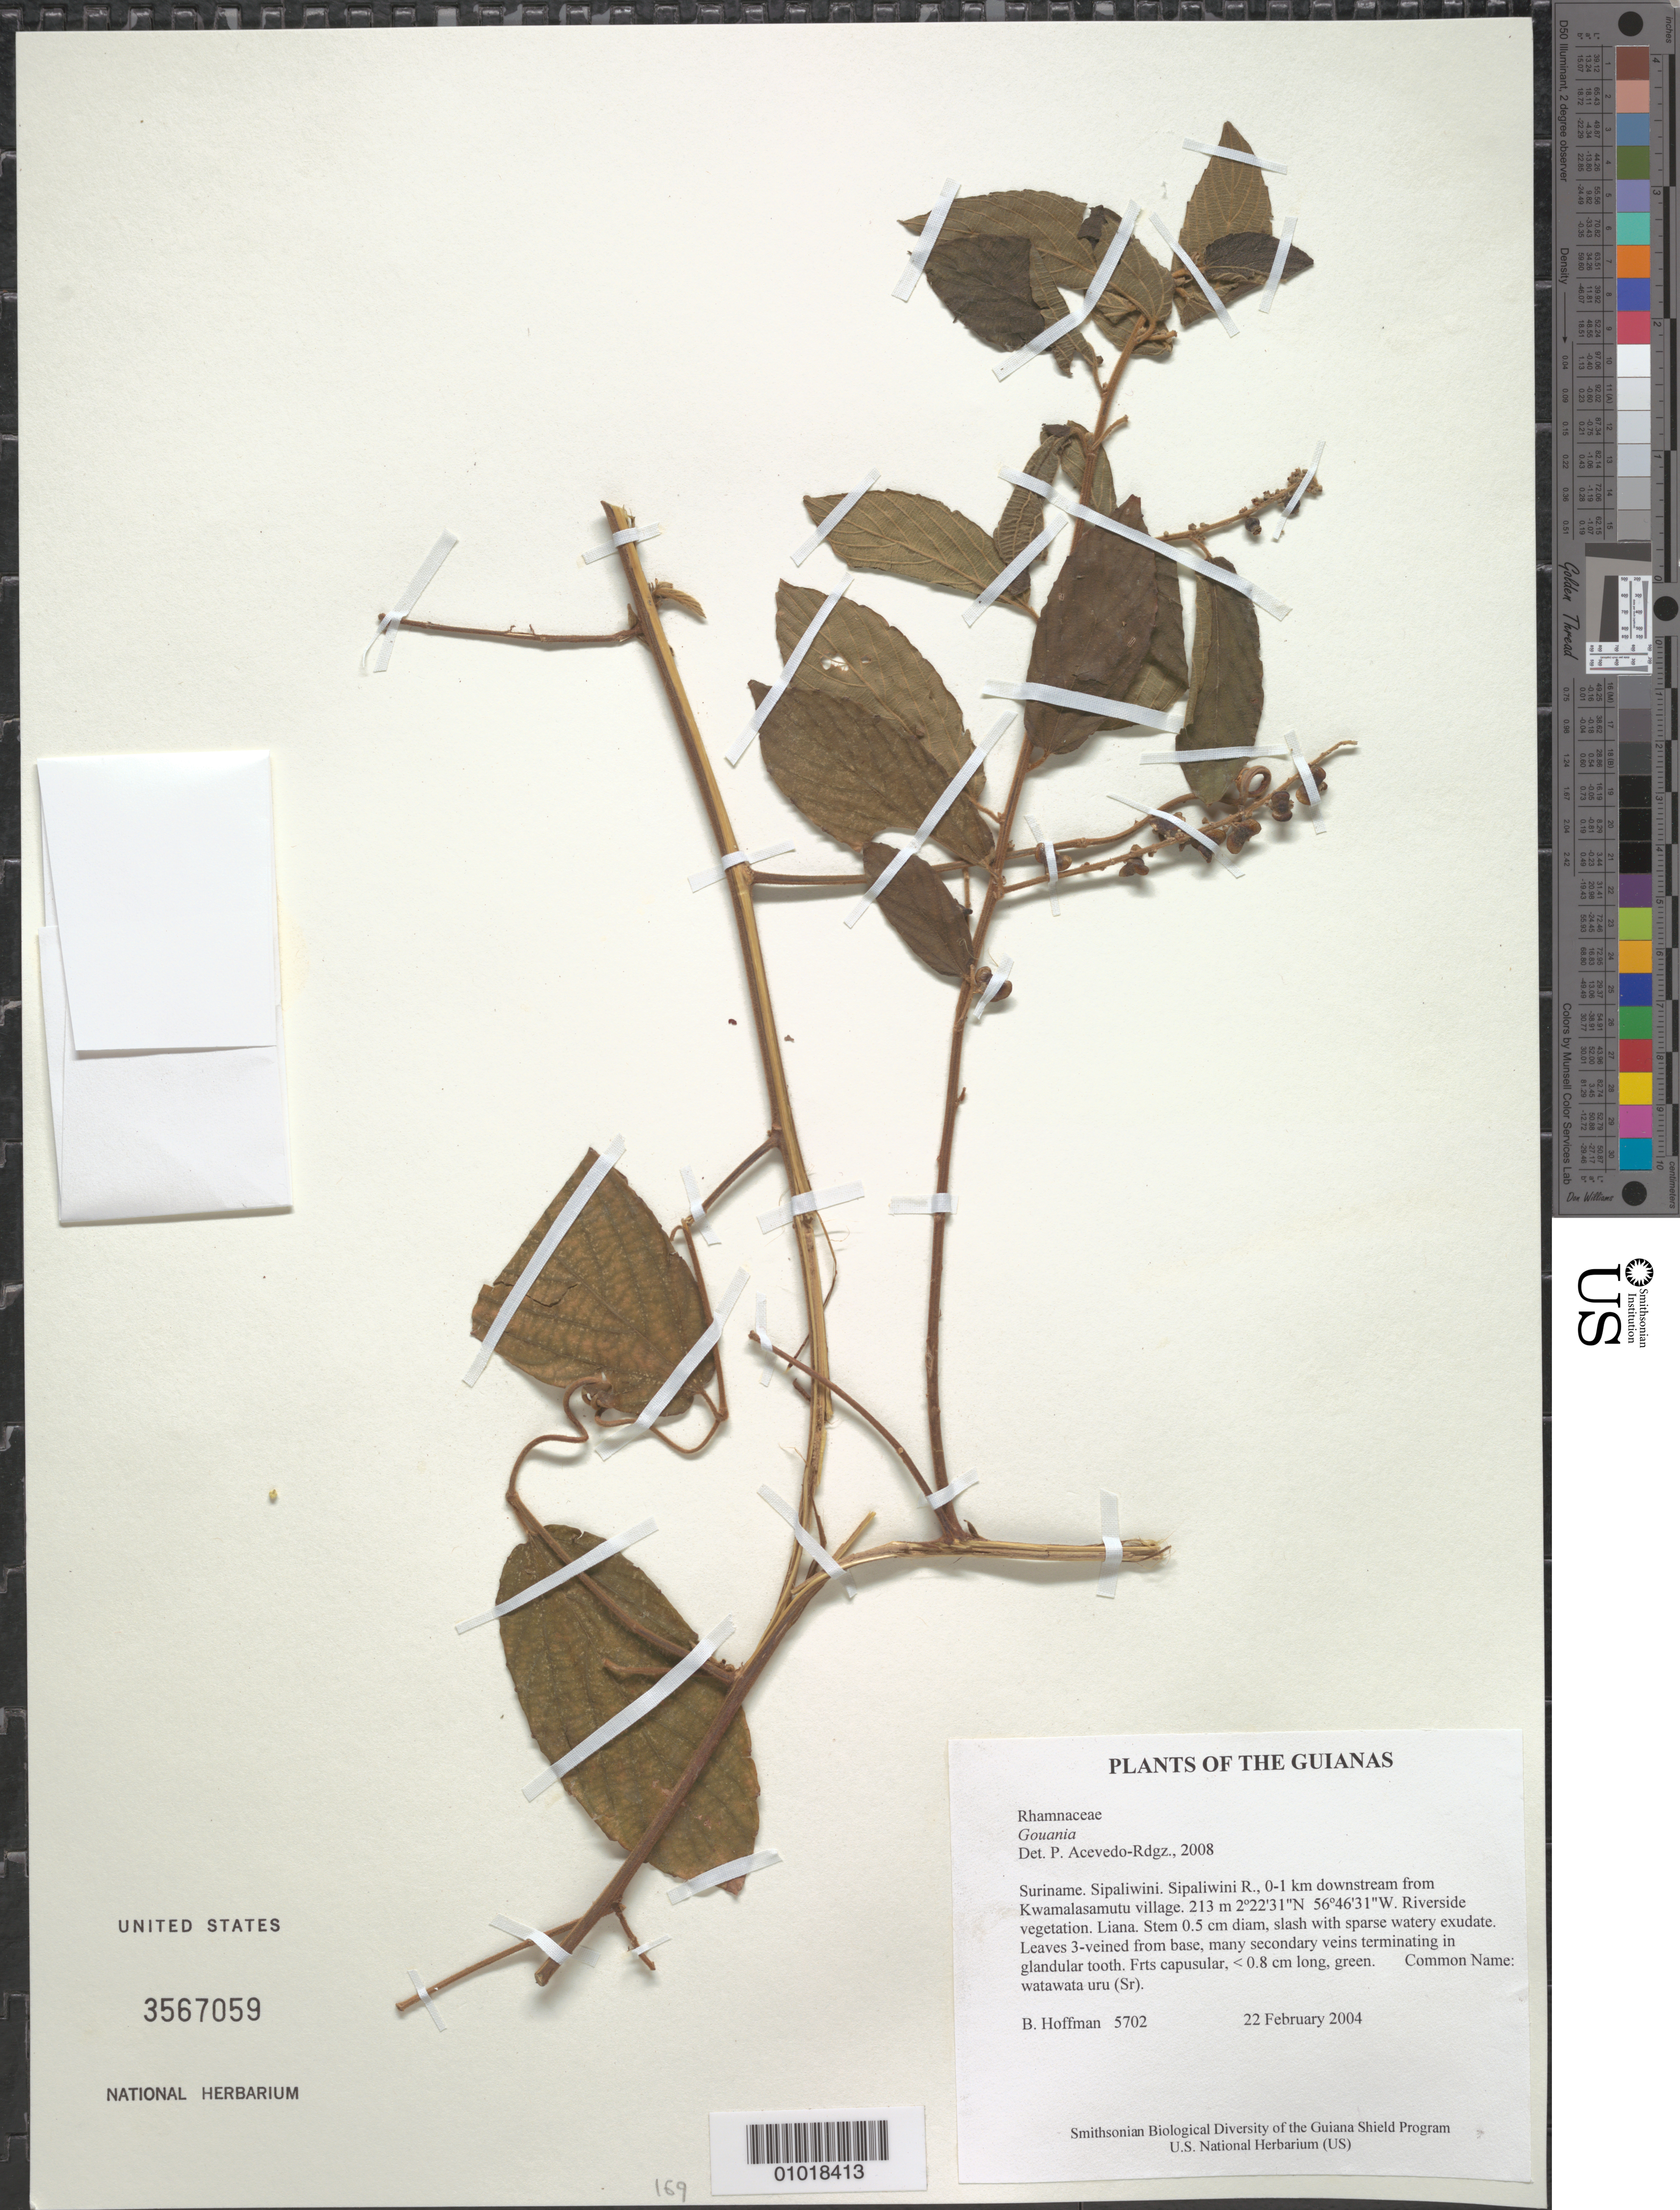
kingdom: Plantae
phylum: Tracheophyta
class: Magnoliopsida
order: Rosales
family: Rhamnaceae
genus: Gouania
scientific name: Gouania polygama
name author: (Jacq.) Urb.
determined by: Figueira, Mauricio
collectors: B. Hoffman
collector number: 5702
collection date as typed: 22 February 2004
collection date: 2004-02-22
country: Suriname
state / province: Sipaliwini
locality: Sipaliwini R., 0-1 km downstream from Kwamalasamutu village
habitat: Riverside vegetation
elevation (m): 213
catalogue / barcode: US 3567059